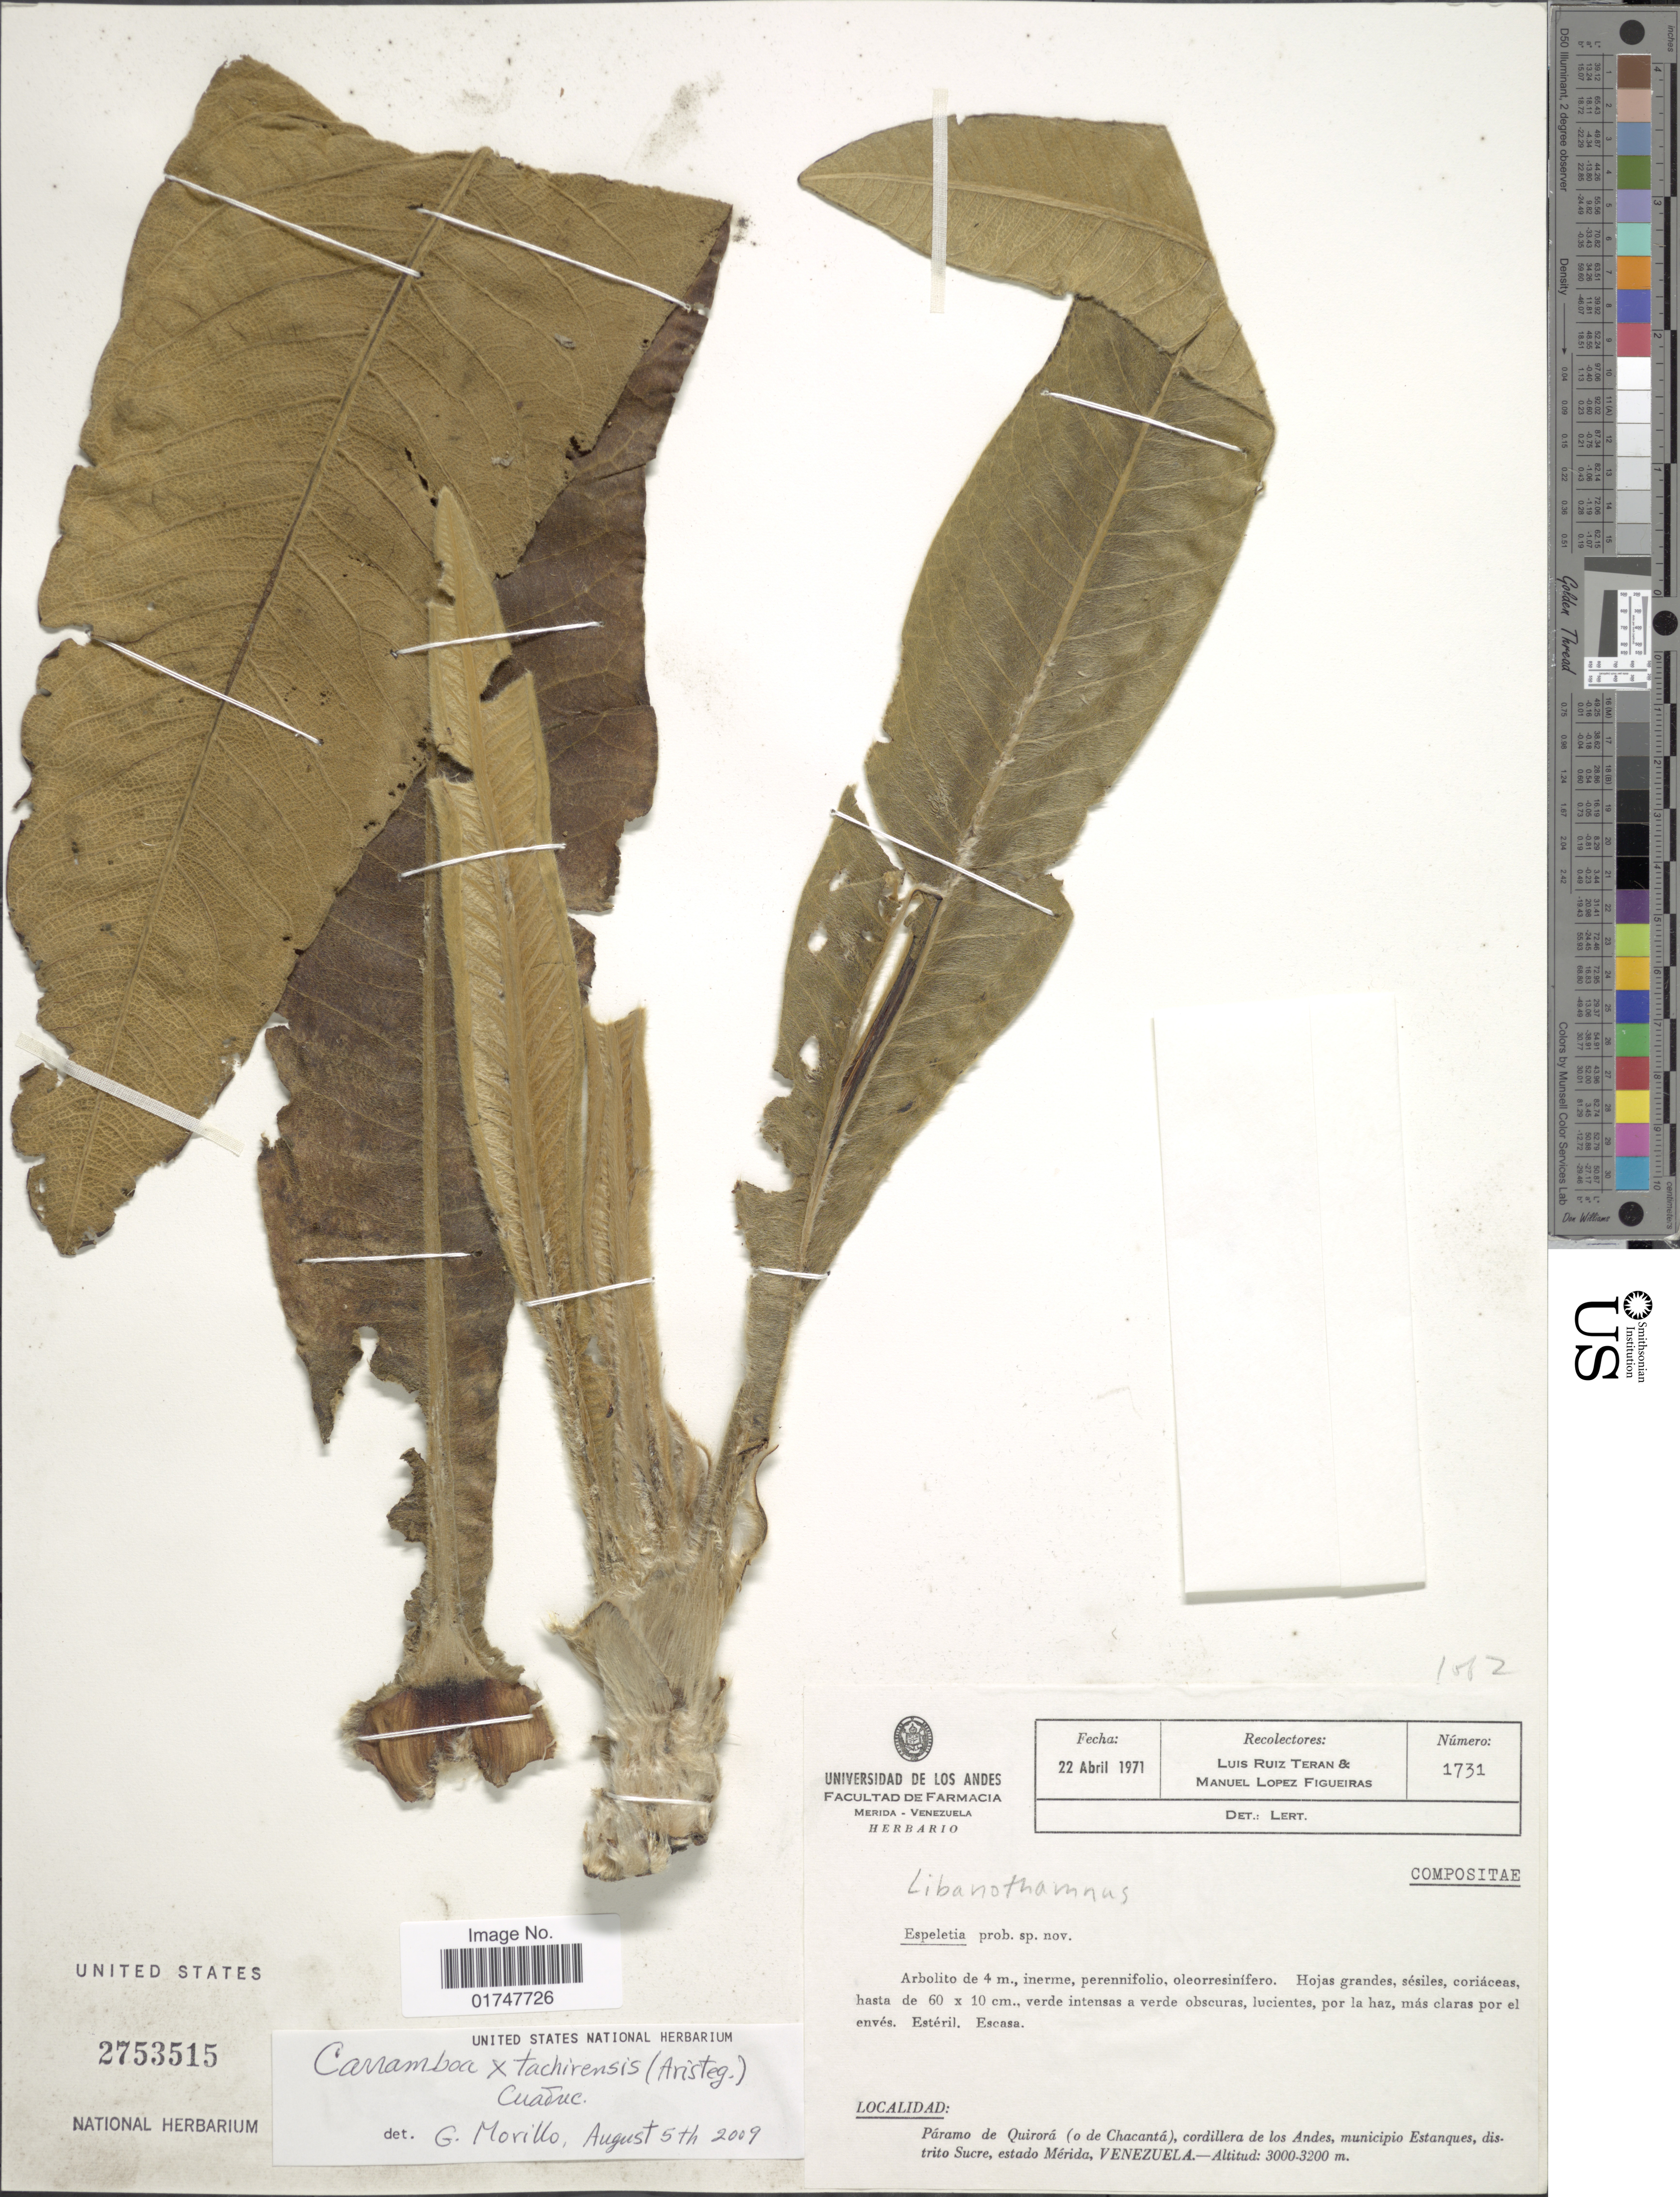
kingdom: Plantae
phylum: Tracheophyta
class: Magnoliopsida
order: Asterales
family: Asteraceae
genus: Carramboa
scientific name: Carramboa tachirensis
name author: (Aristeg.) Cuatrec.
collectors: L. E. Ruíz-Terán & M. López Figueiras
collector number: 1731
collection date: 1971-04-22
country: Venezuela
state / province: Mérida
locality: Páramo de Quirorá (o de Chacantá), cordillera de los Andes, municipio Estanques, distrito Sucre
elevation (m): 3000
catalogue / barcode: US 2753515